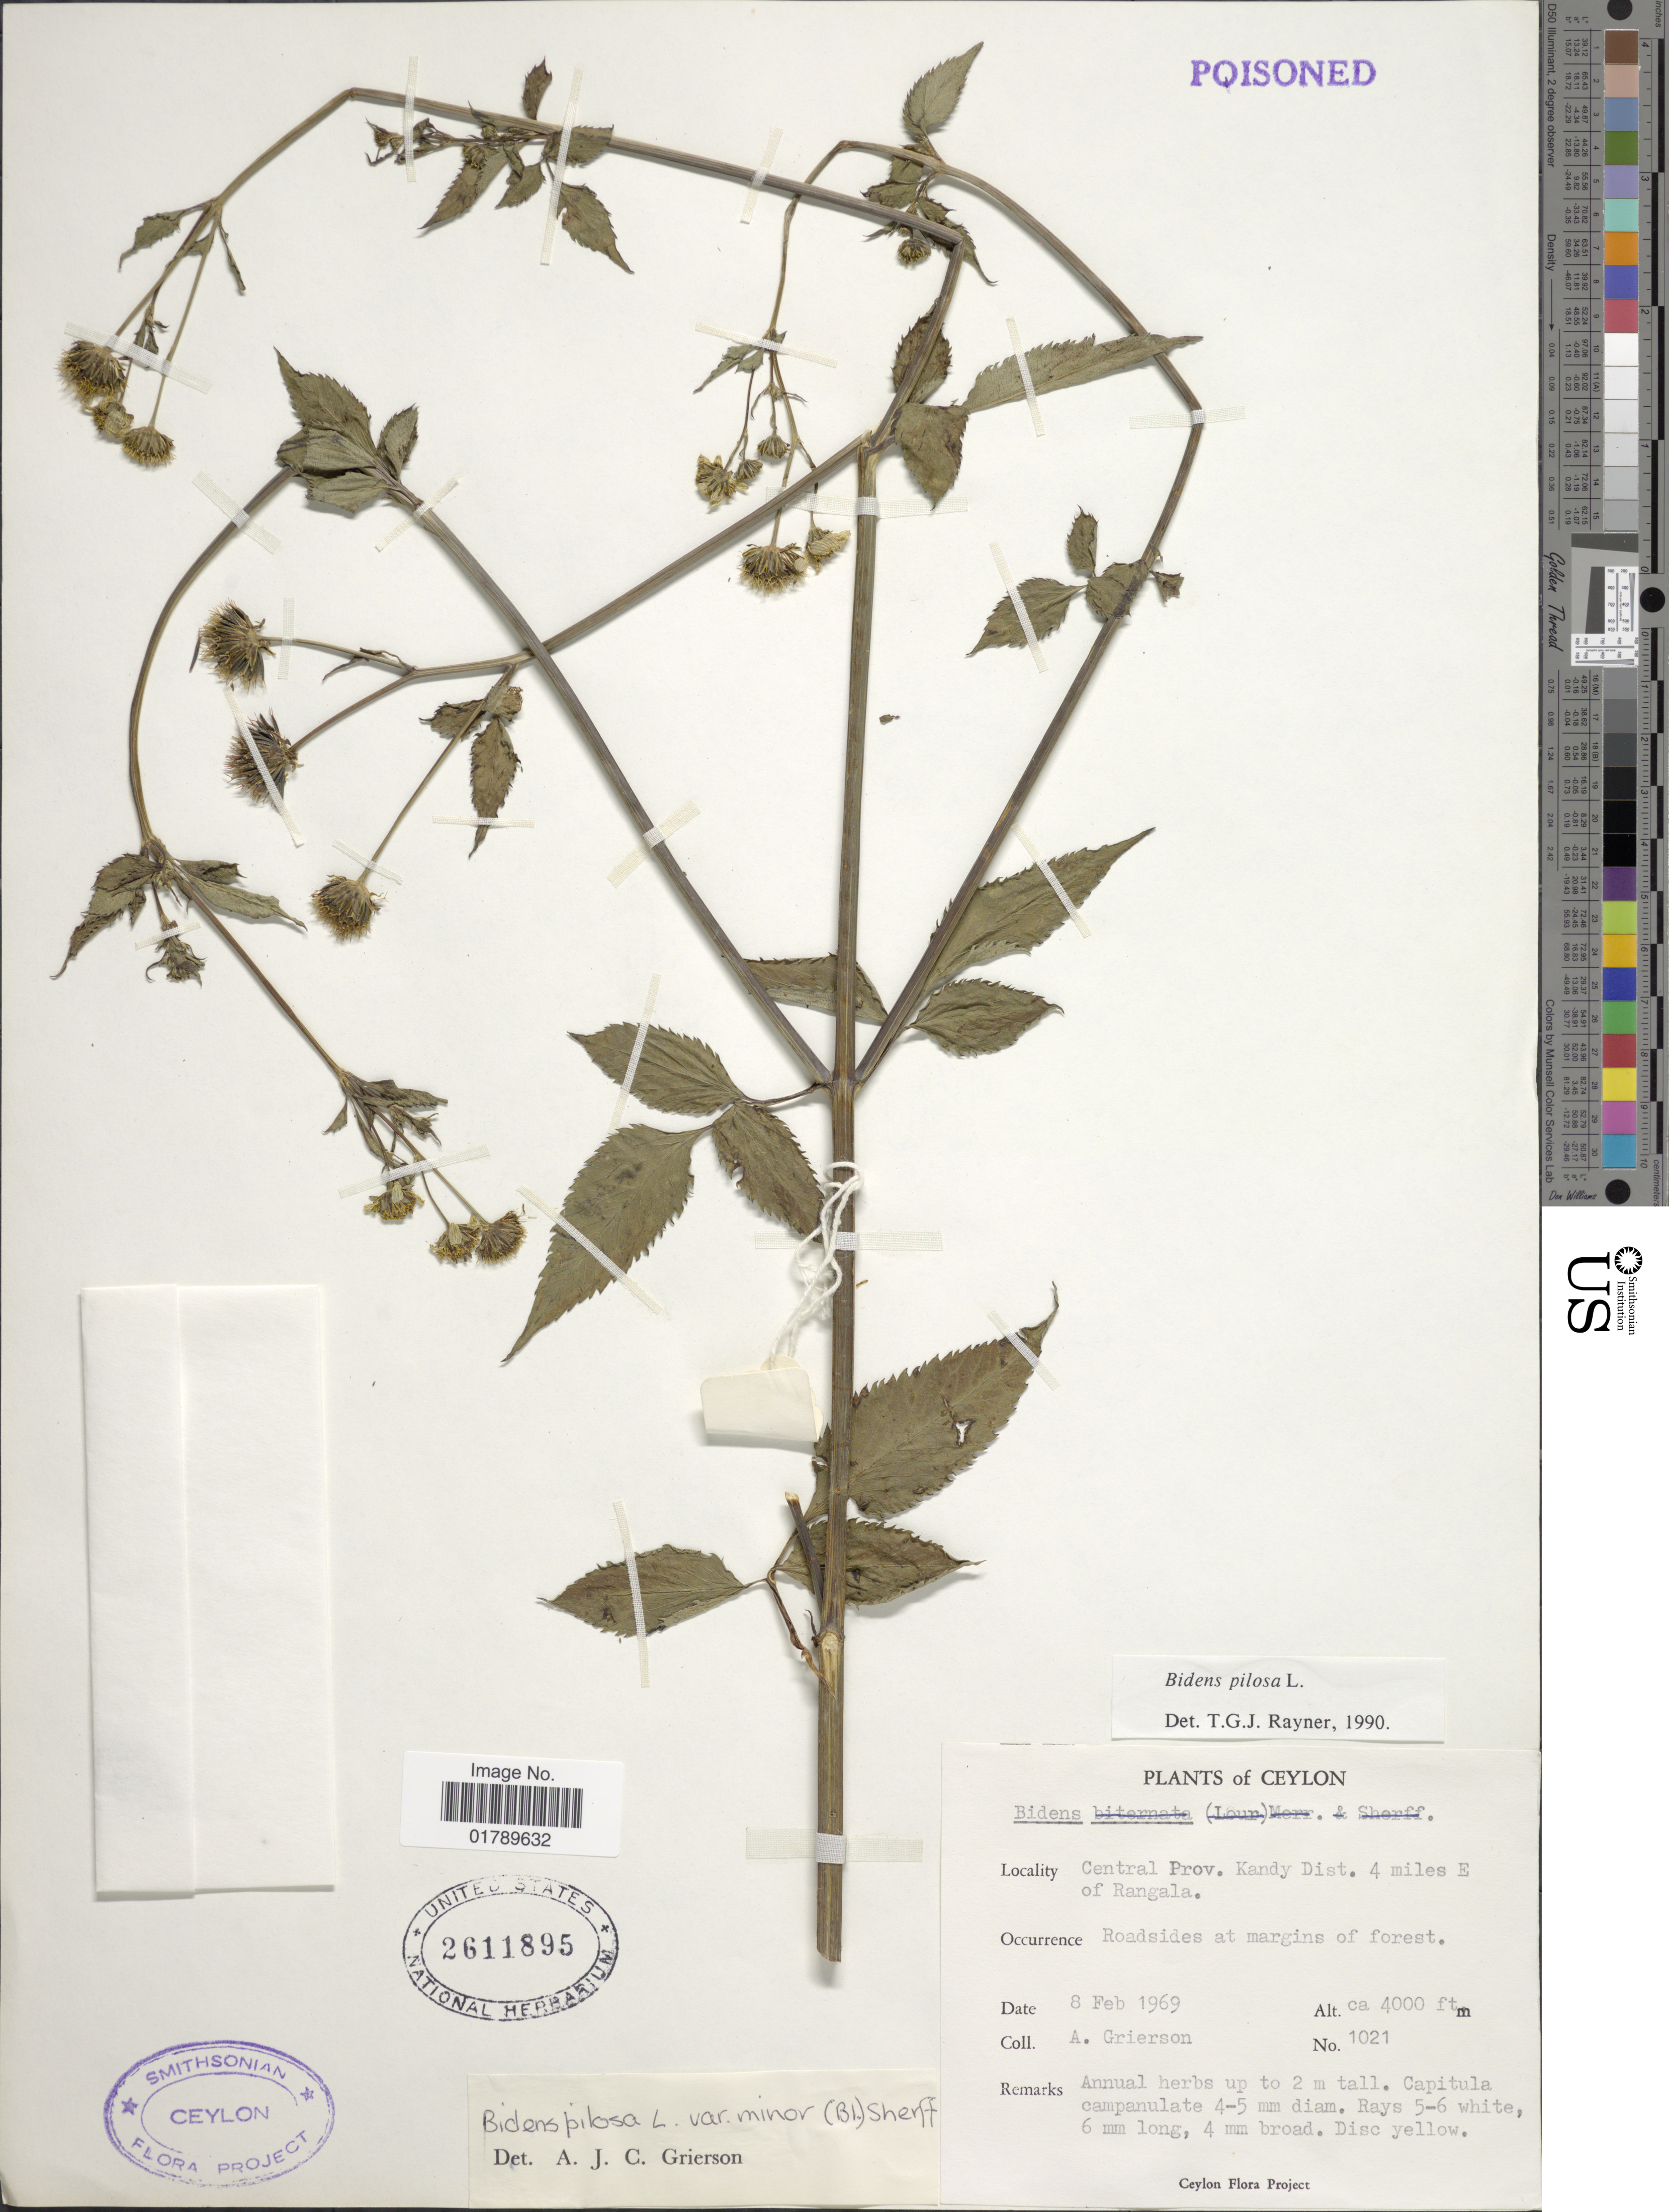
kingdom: Plantae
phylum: Tracheophyta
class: Magnoliopsida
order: Asterales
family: Asteraceae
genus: Bidens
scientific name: Bidens pilosa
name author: L.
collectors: A. Grierson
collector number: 1021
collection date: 1969-02-08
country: Sri Lanka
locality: Ceylon. Central Prov. Kandy Dist. 4 miles E of Rangala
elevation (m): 1219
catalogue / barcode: US 2611895